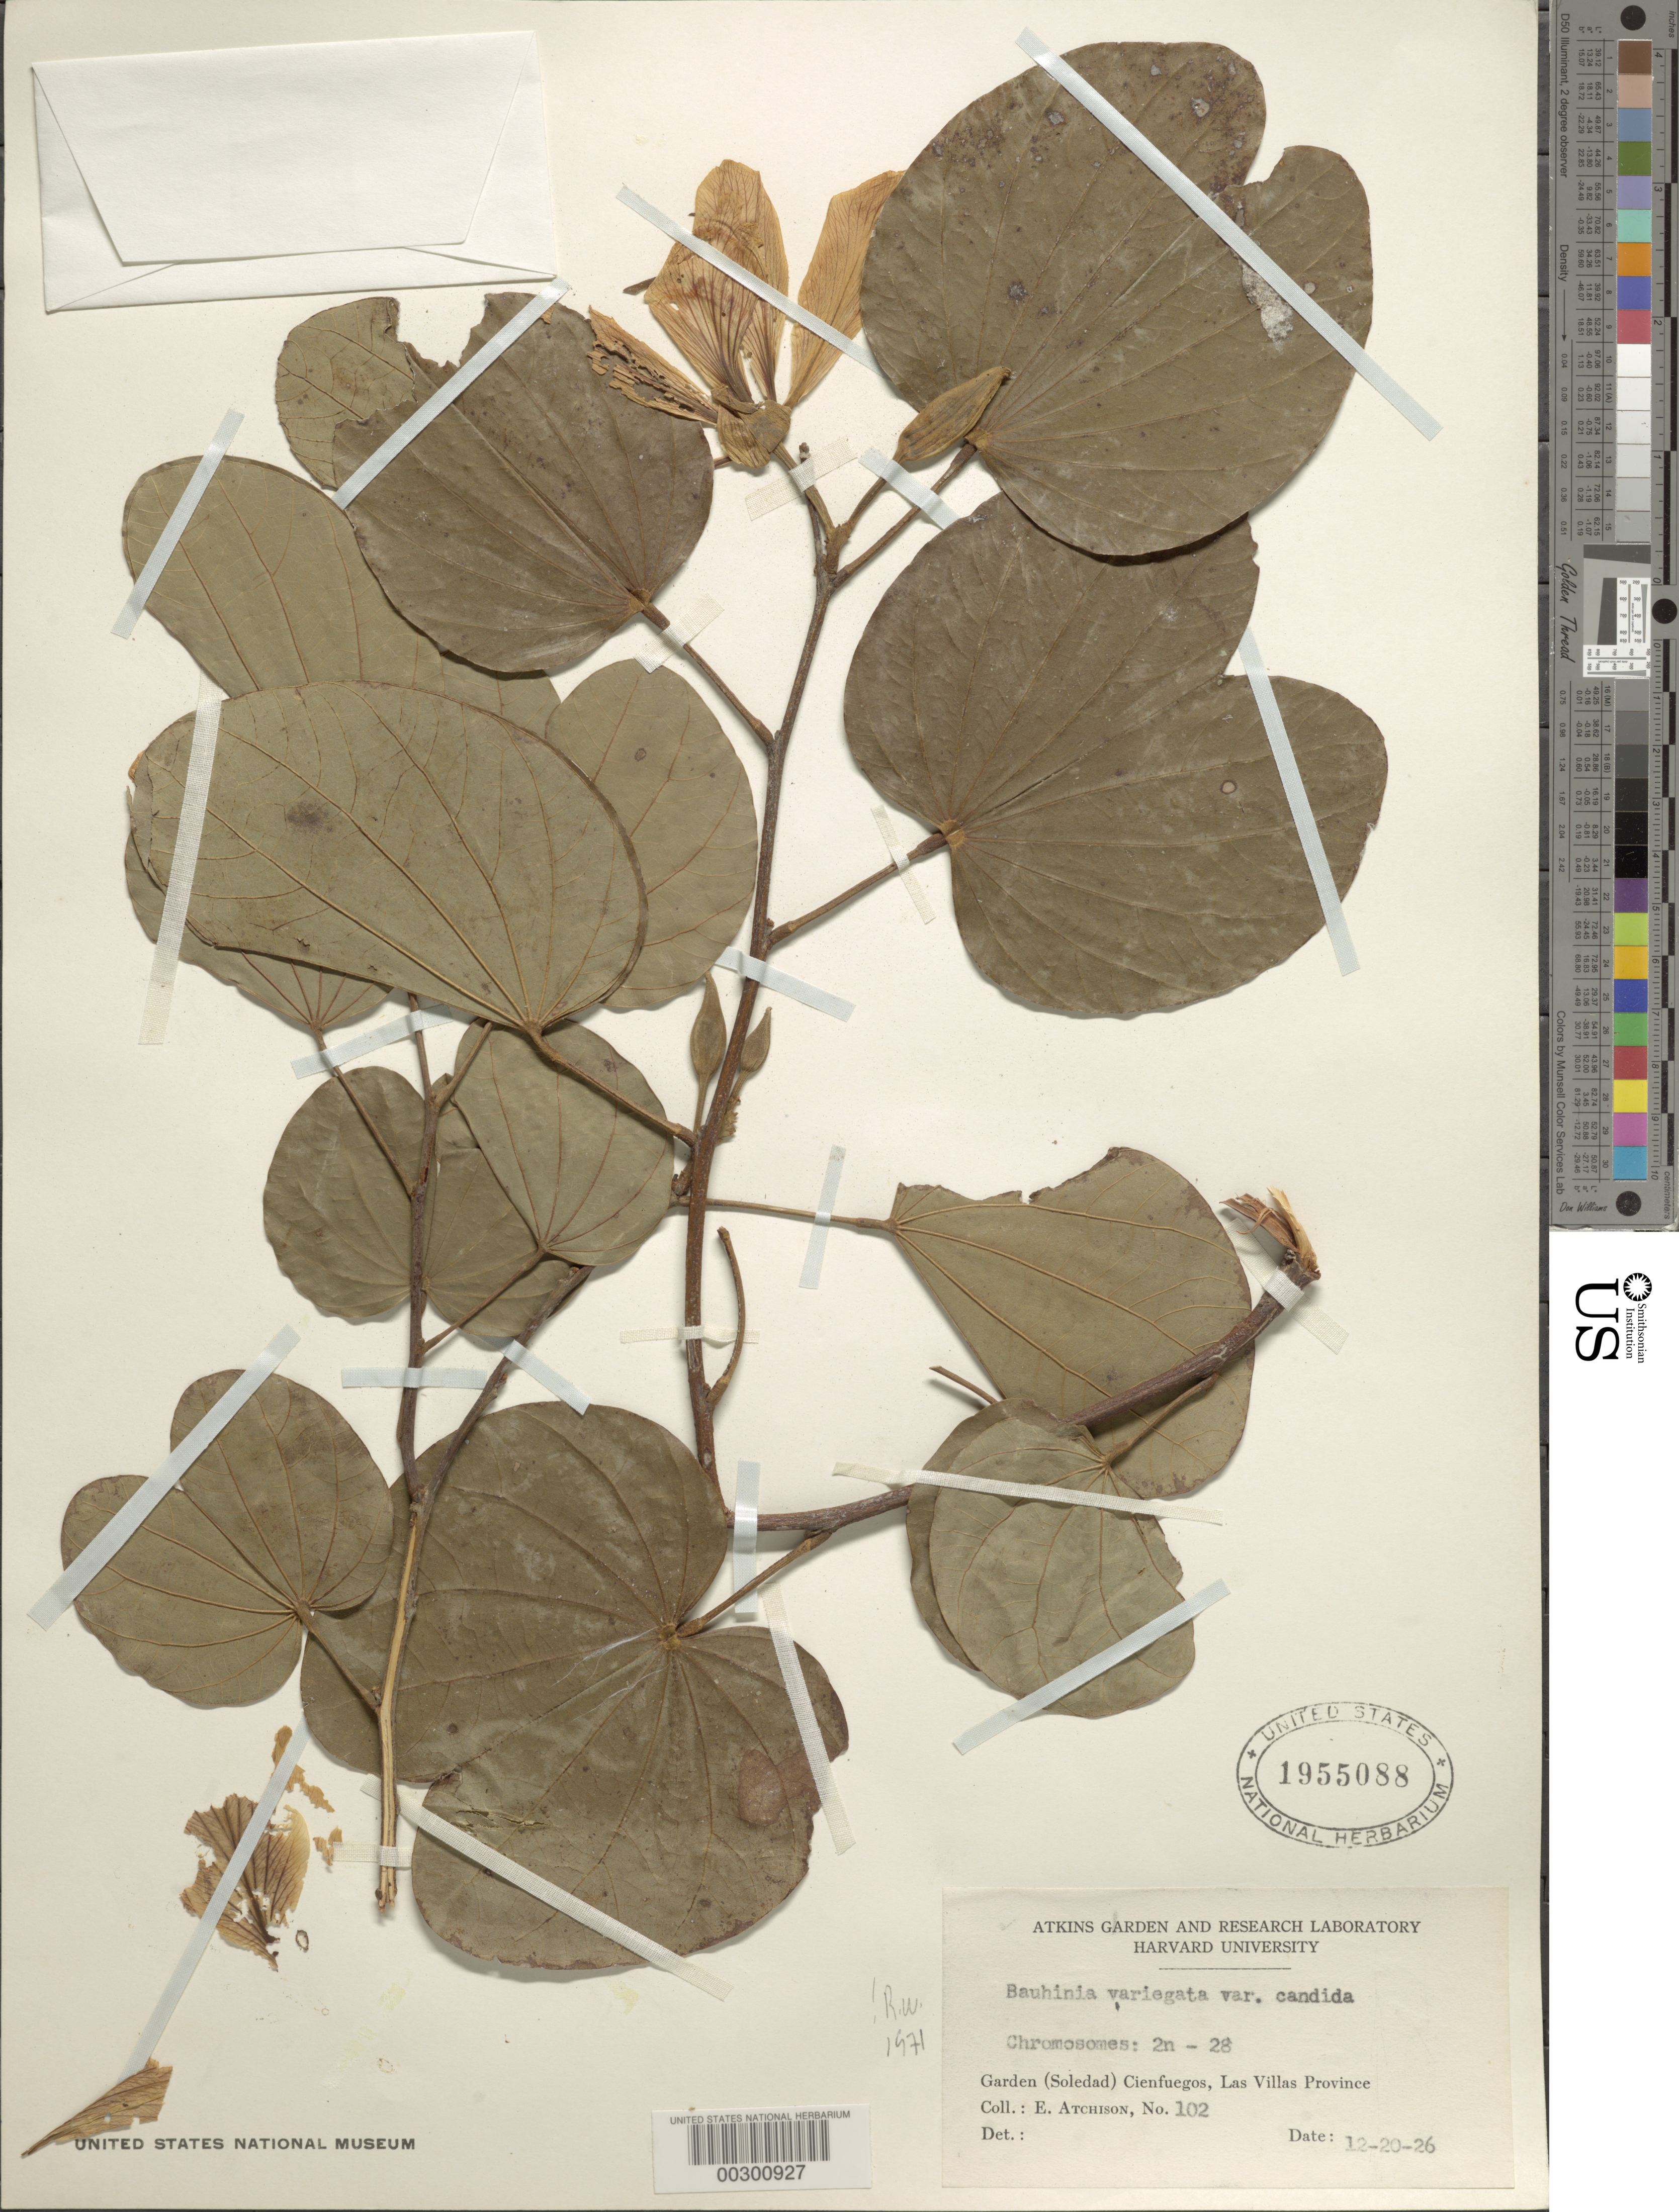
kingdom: Plantae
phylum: Tracheophyta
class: Magnoliopsida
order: Fabales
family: Fabaceae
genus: Bauhinia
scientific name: Bauhinia variegata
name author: L.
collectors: E. Atchison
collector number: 102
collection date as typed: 20 Dec 1926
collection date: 1926-12-20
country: Cuba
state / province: Las Villas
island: Greater Antilles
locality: Harvard botanical garden, soledad, cienfuegos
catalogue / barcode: US 1955088